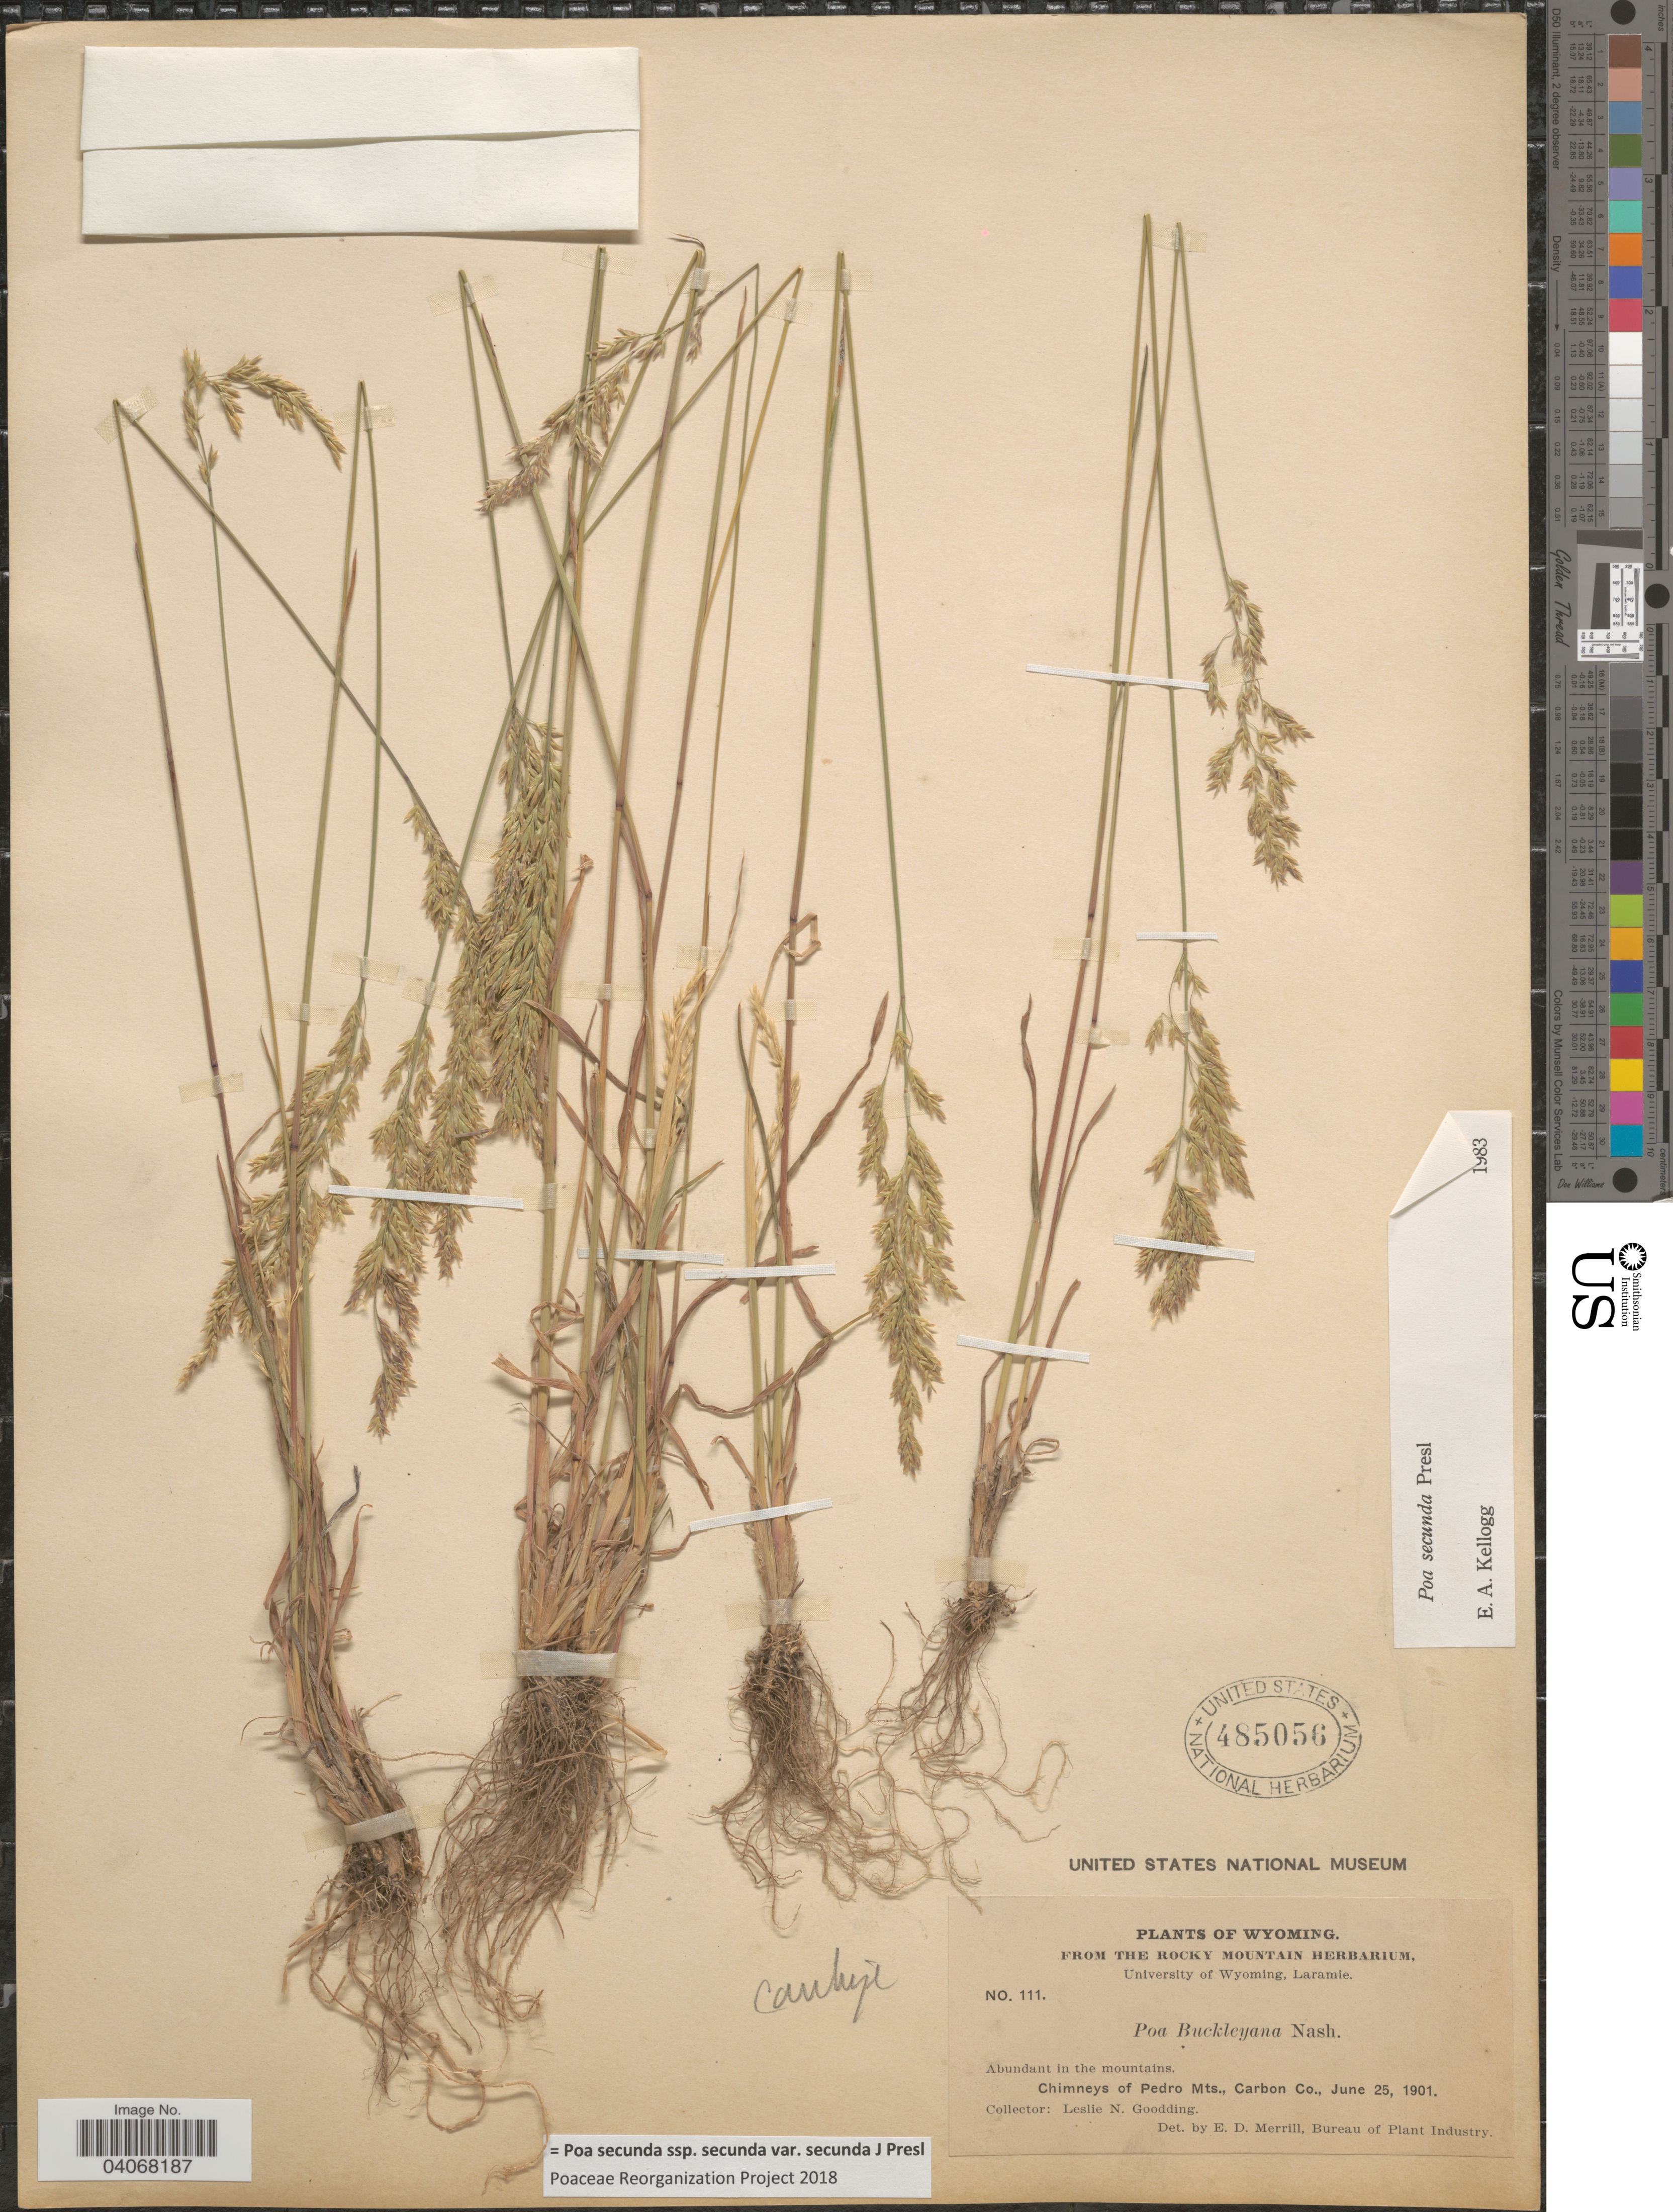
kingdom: Plantae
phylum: Tracheophyta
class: Liliopsida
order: Poales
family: Poaceae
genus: Poa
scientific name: Poa secunda subsp. secunda var. secunda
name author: J. Presl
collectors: L. N. Goodding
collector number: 111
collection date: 1901-06-25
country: United States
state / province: Wyoming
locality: Chimneys of Pedro Mts., Carbon Co.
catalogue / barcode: US 485056